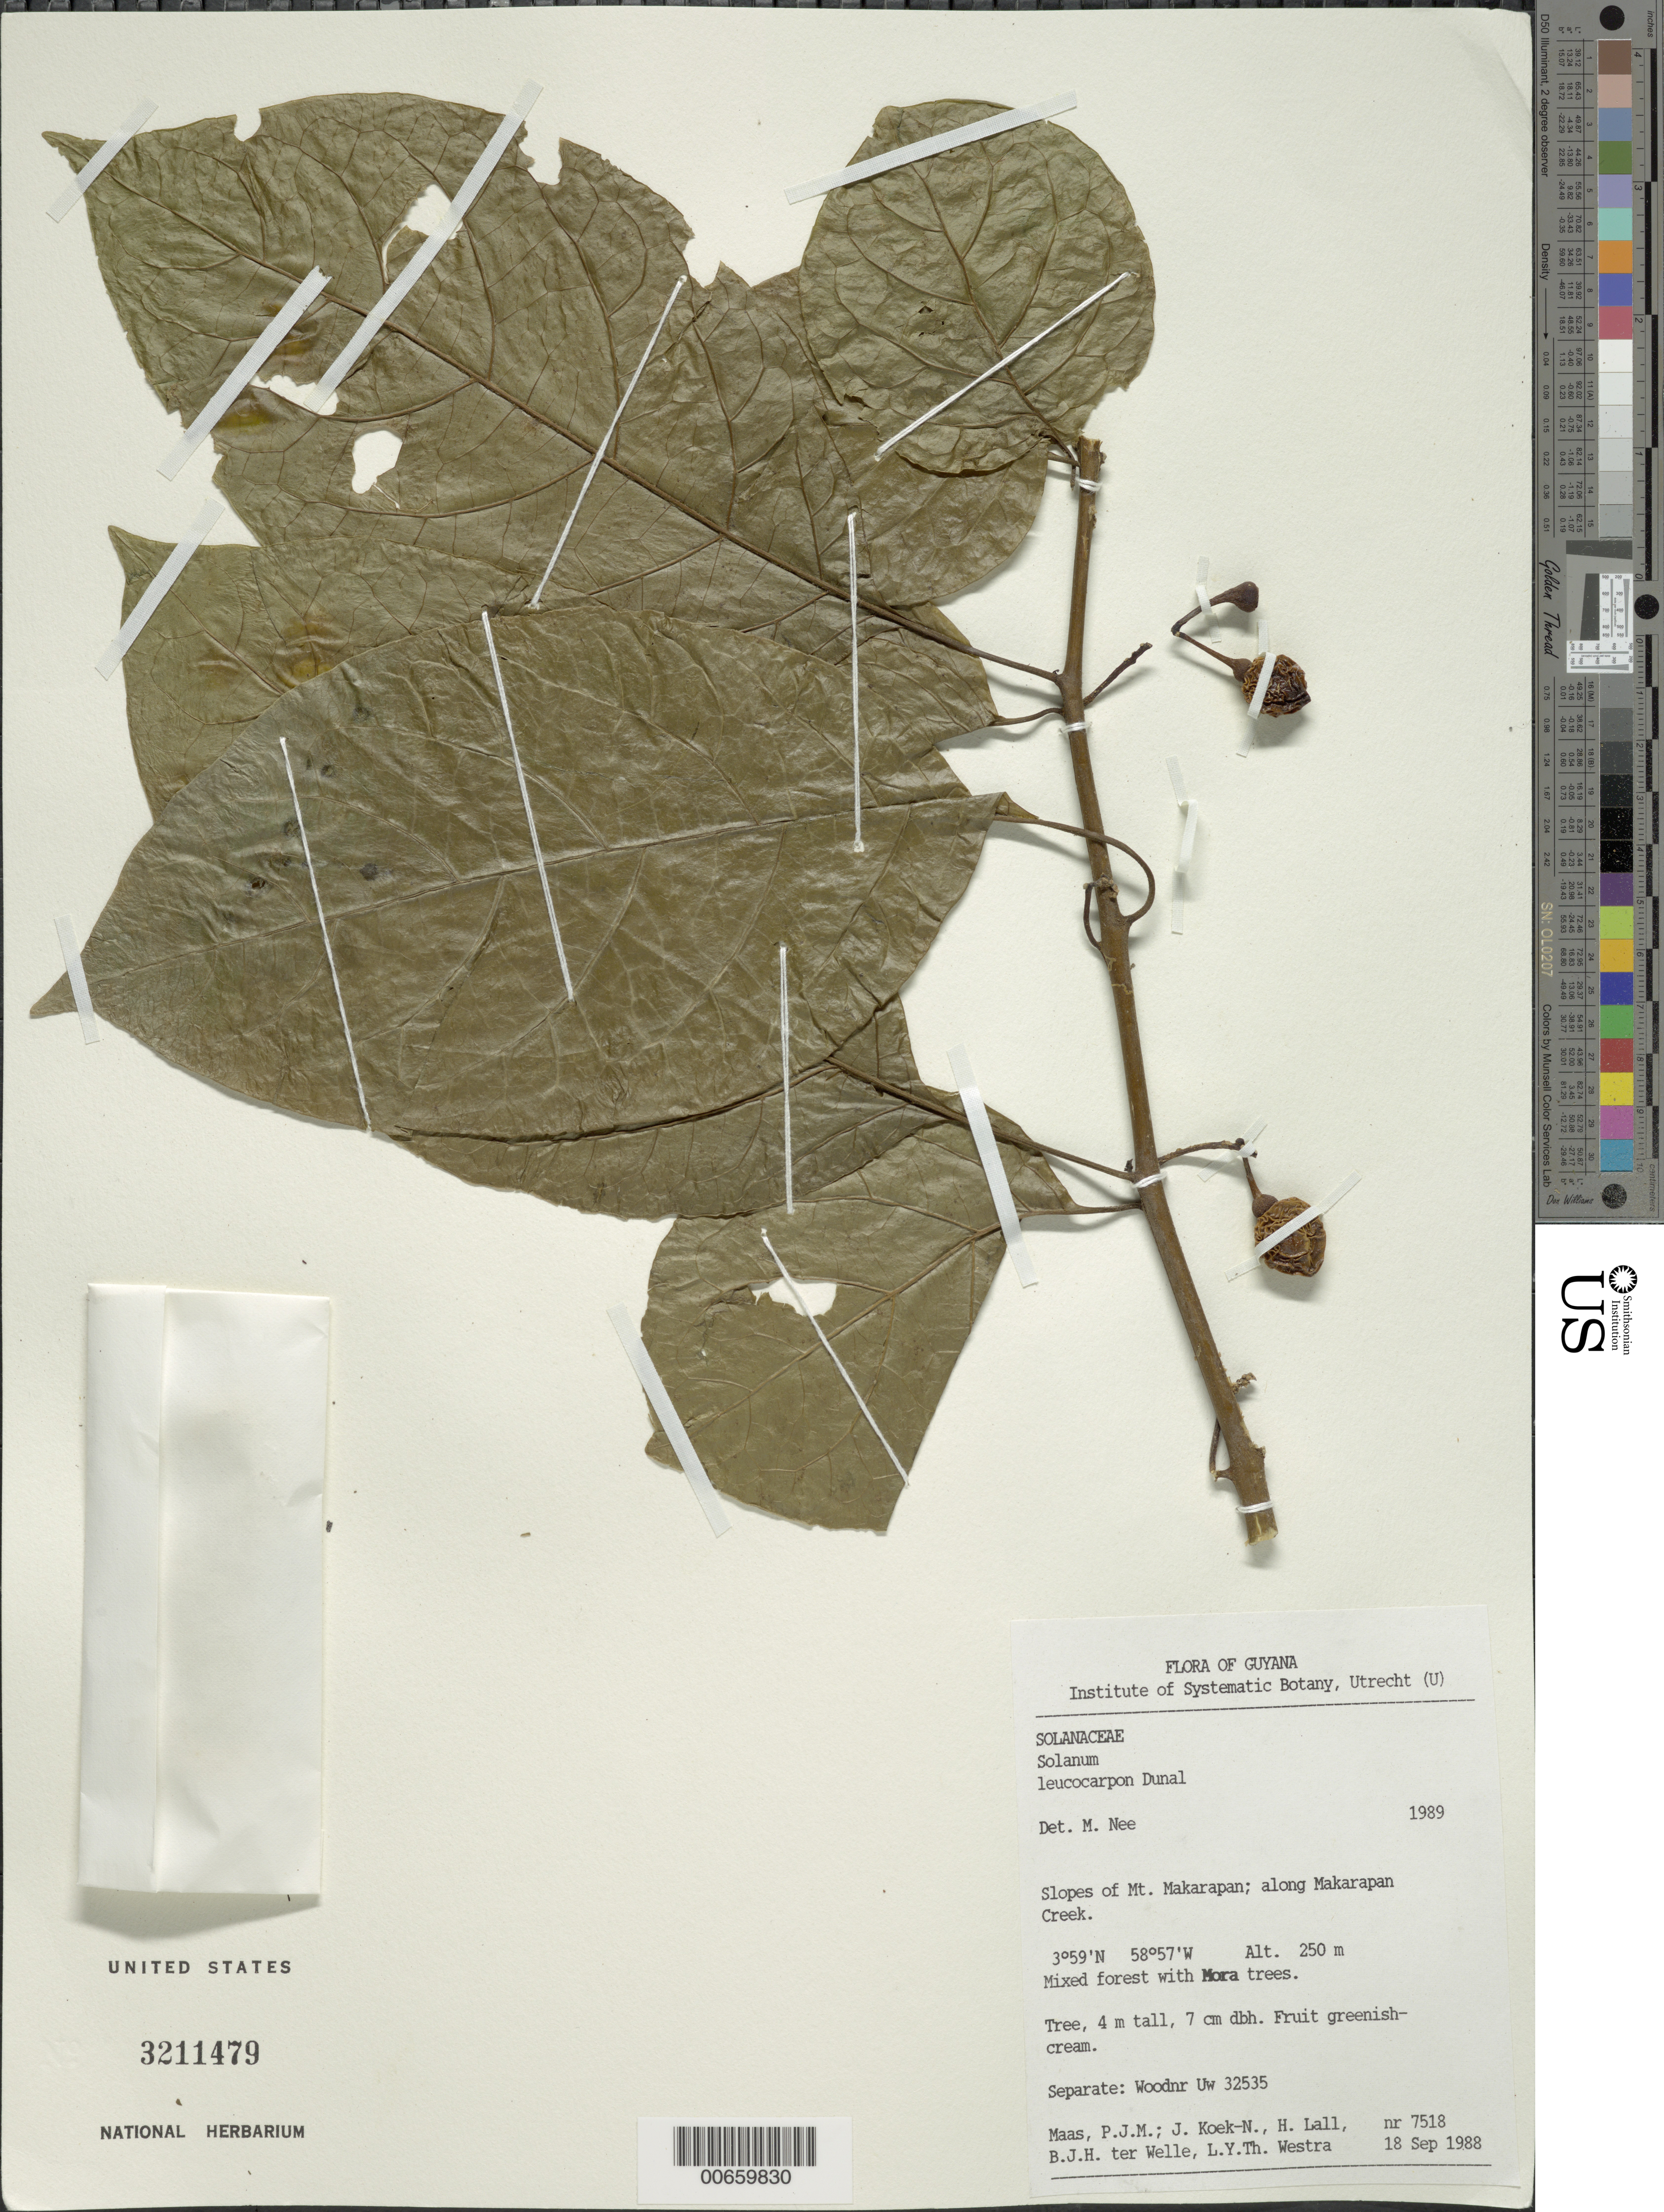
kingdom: Plantae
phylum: Tracheophyta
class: Magnoliopsida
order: Solanales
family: Solanaceae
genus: Solanum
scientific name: Solanum leucocarpon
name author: Dunal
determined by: Nee, Michael H.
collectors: P. Maas, J. Koek-Noorman, H. Lall, B. Welle & L. Y. T. Westra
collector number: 7518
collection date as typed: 9 Sep 1988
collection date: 1988-09-09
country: Guyana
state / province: U. Takutu-U. Essequibo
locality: Mt. Makarapan; slopes along Makarapan Creek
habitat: Mixed forest with Mora trees.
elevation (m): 250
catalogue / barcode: US 3211479